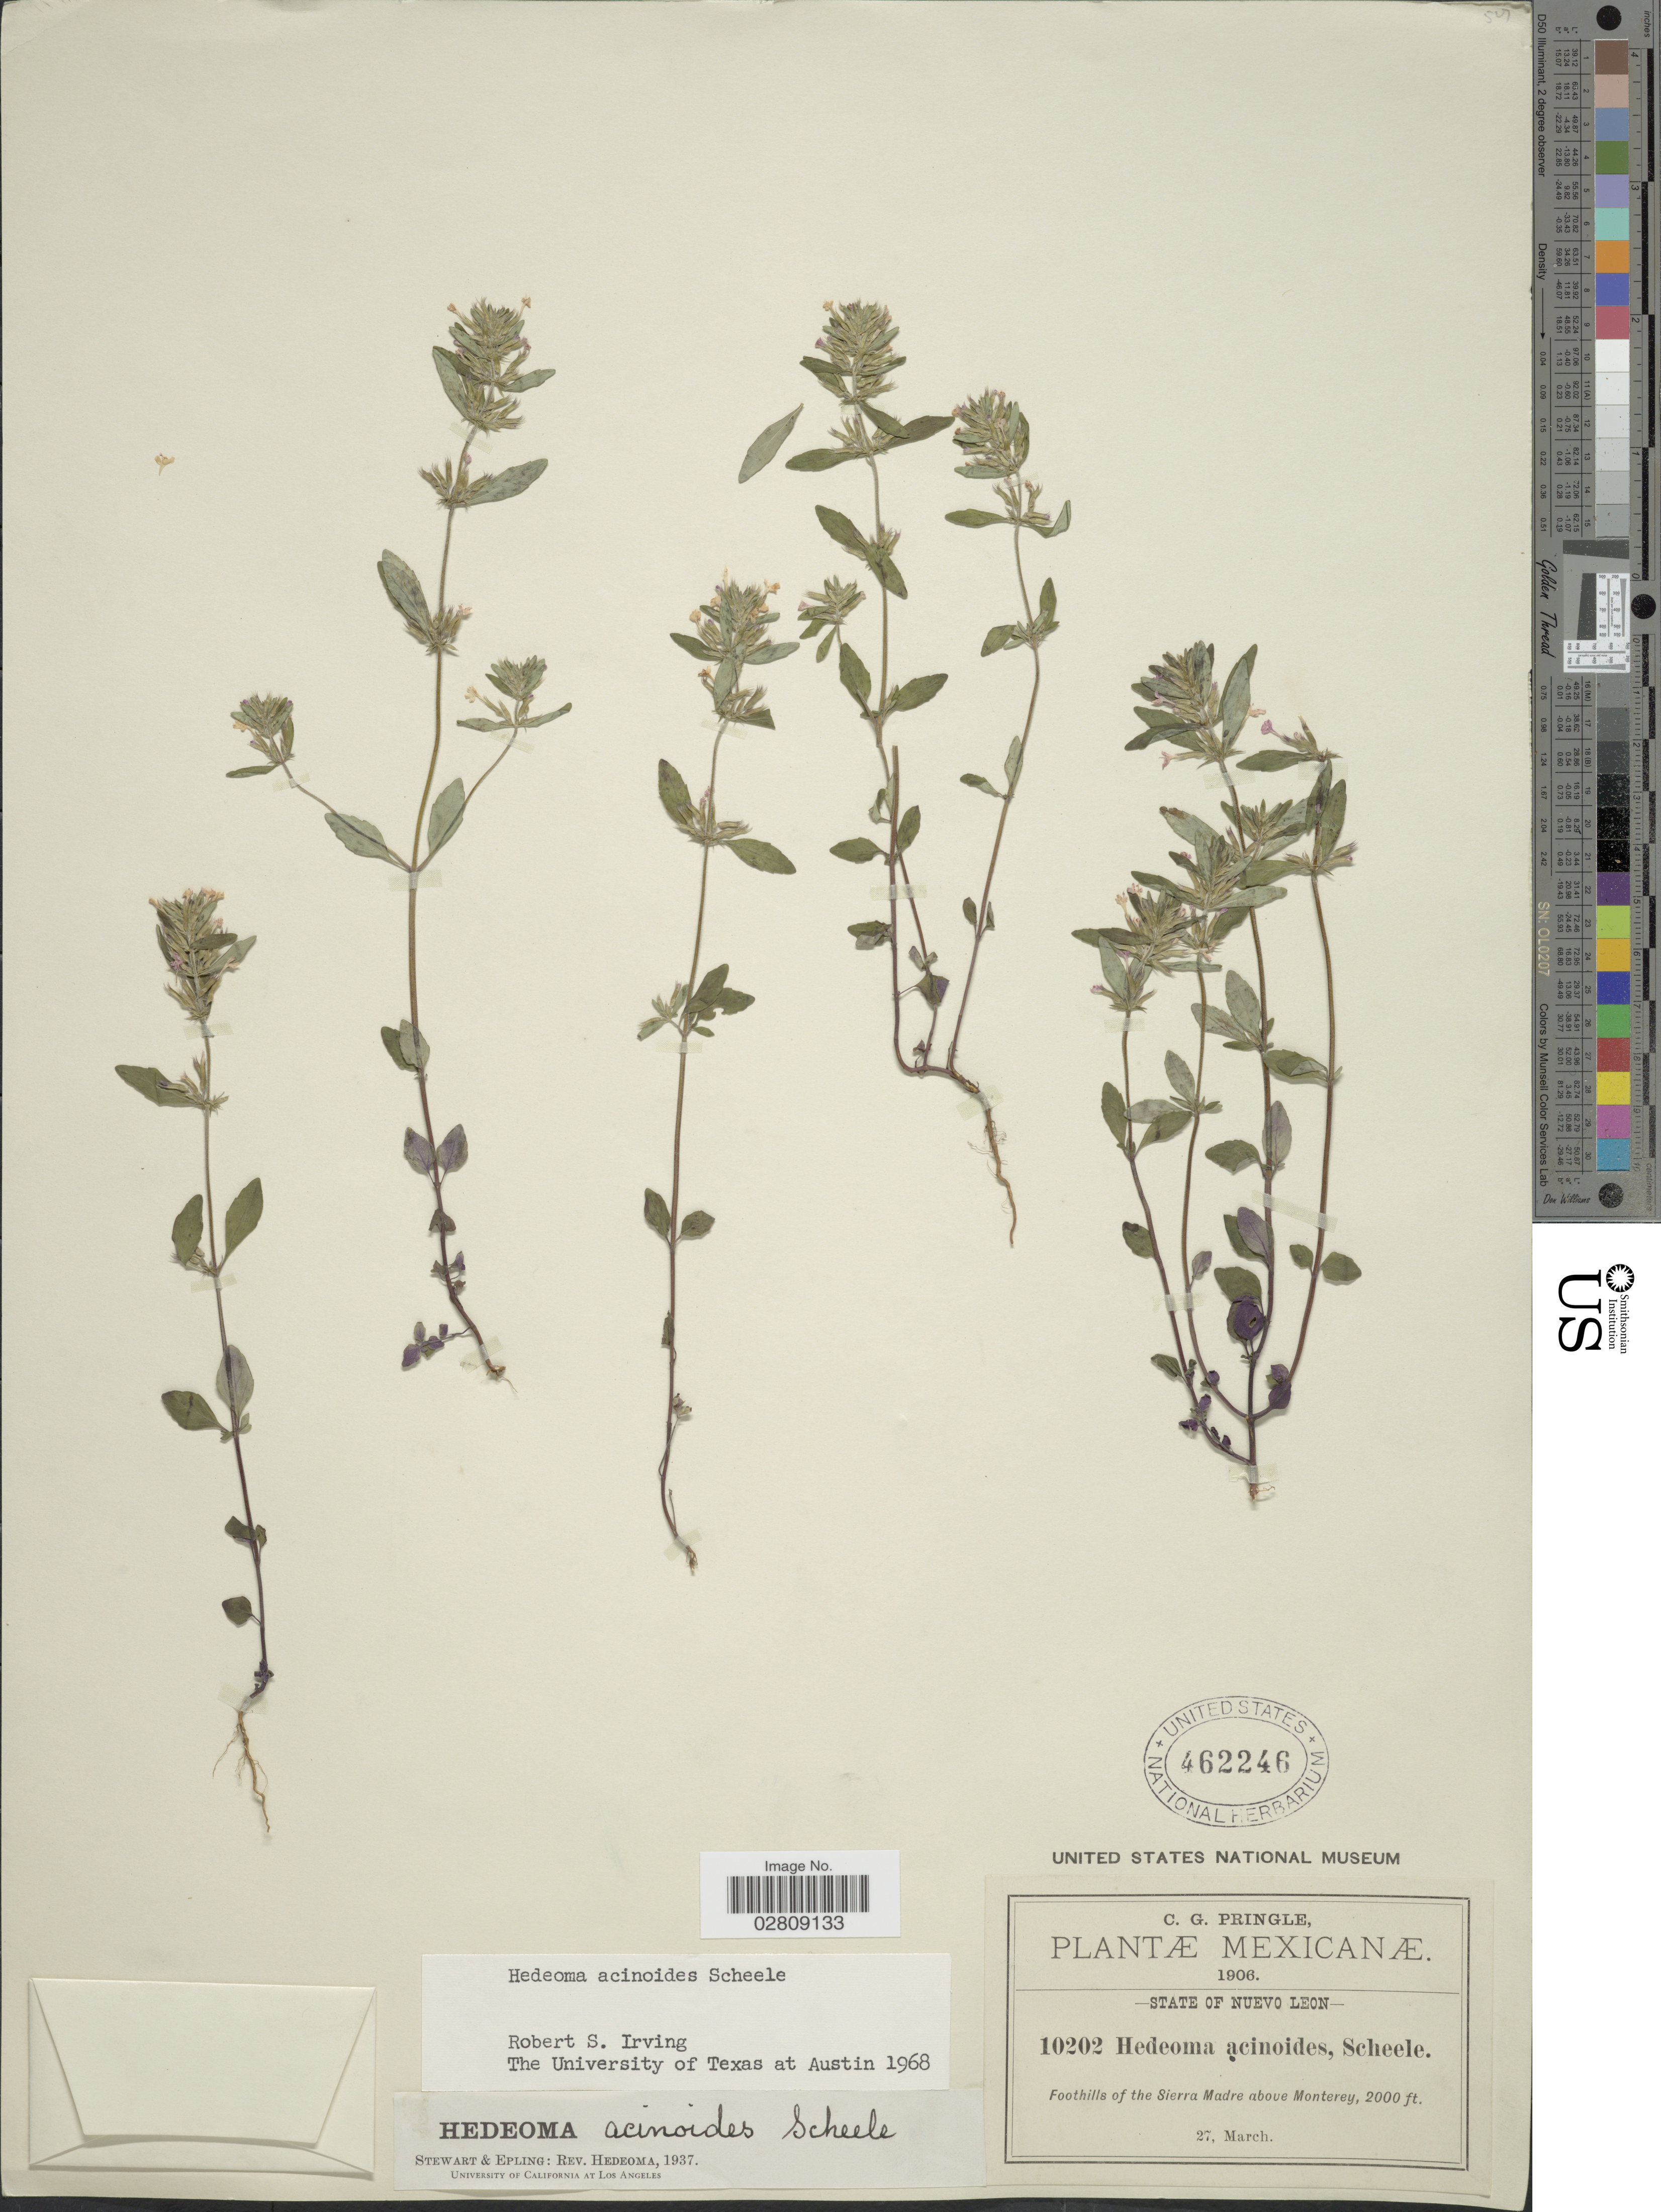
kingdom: Plantae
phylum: Tracheophyta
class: Magnoliopsida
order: Lamiales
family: Lamiaceae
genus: Hedeoma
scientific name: Hedeoma acinoides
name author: Scheele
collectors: C. G. Pringle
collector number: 10202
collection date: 1906-03-27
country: Mexico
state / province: Nuevo León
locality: Foothills of the Sierra Madre above Monterey.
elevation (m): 610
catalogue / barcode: US 462246